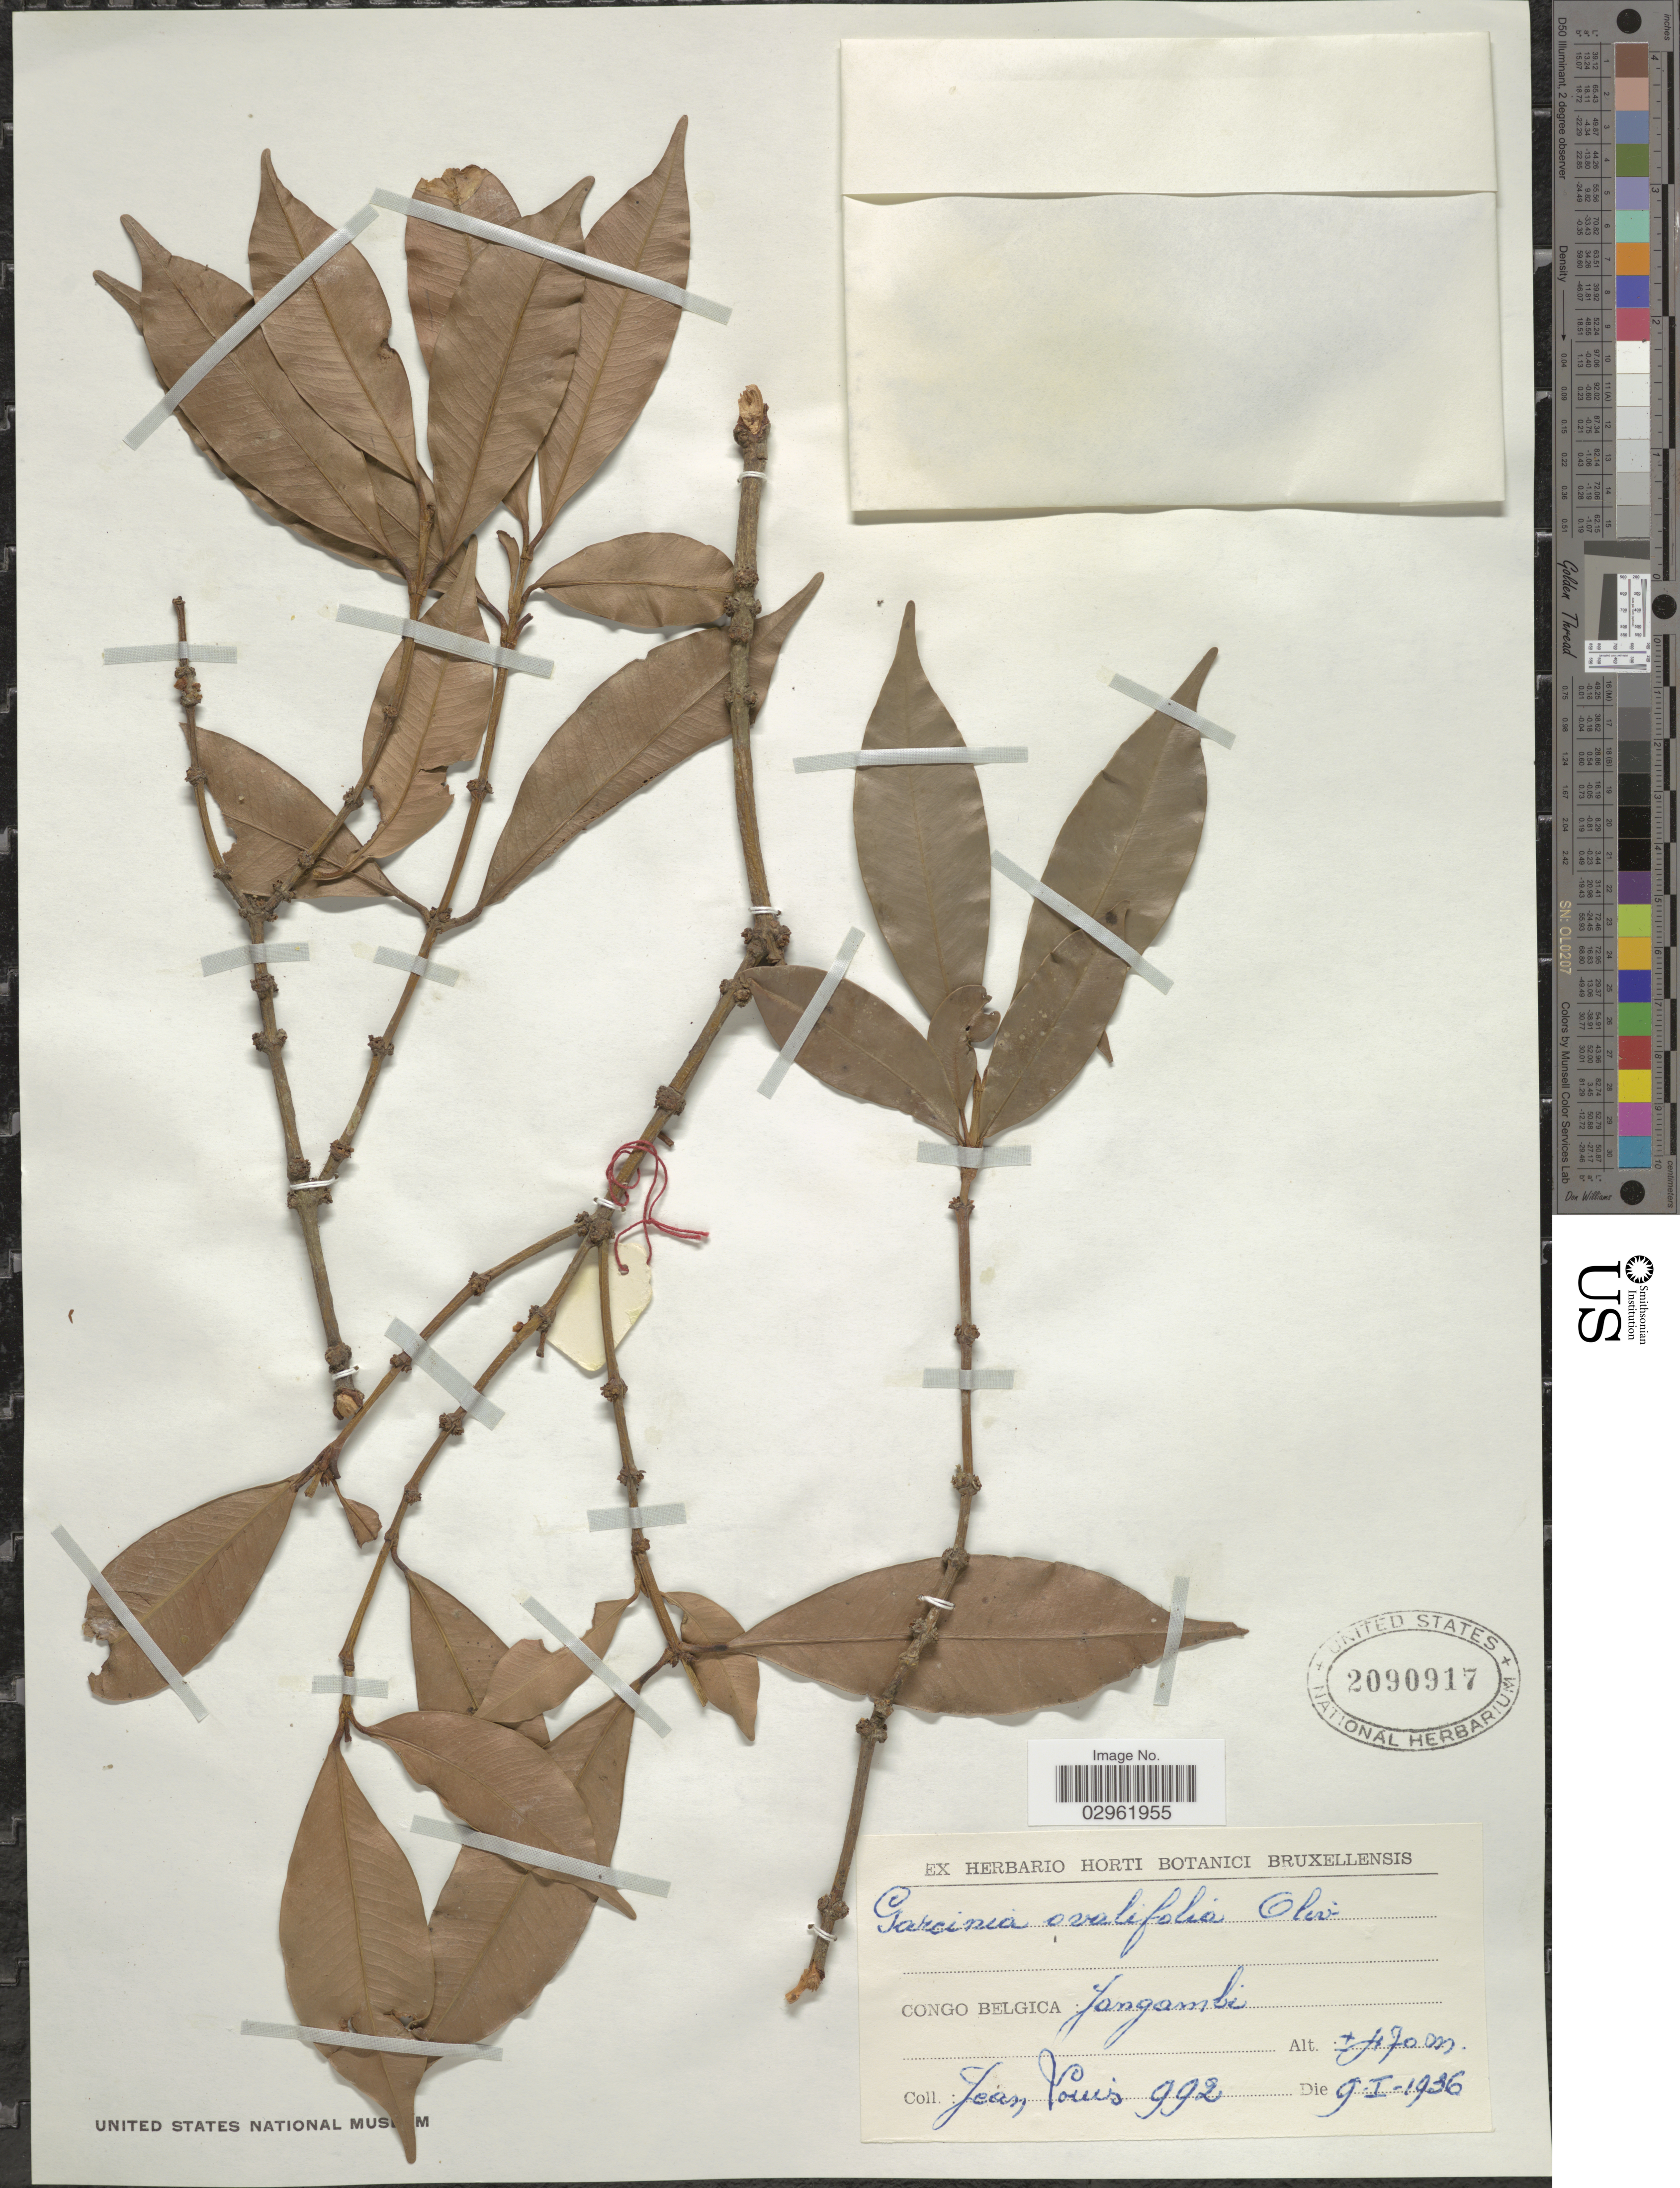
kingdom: Plantae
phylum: Tracheophyta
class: Magnoliopsida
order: Malpighiales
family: Clusiaceae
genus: Garcinia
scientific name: Garcinia ovalifolia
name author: Oliv.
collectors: J. Louis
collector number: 992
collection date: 1936-01-09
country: Congo, Democratic Republic of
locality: Congo Belgica: Yangambi.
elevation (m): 470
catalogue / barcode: US 2090917